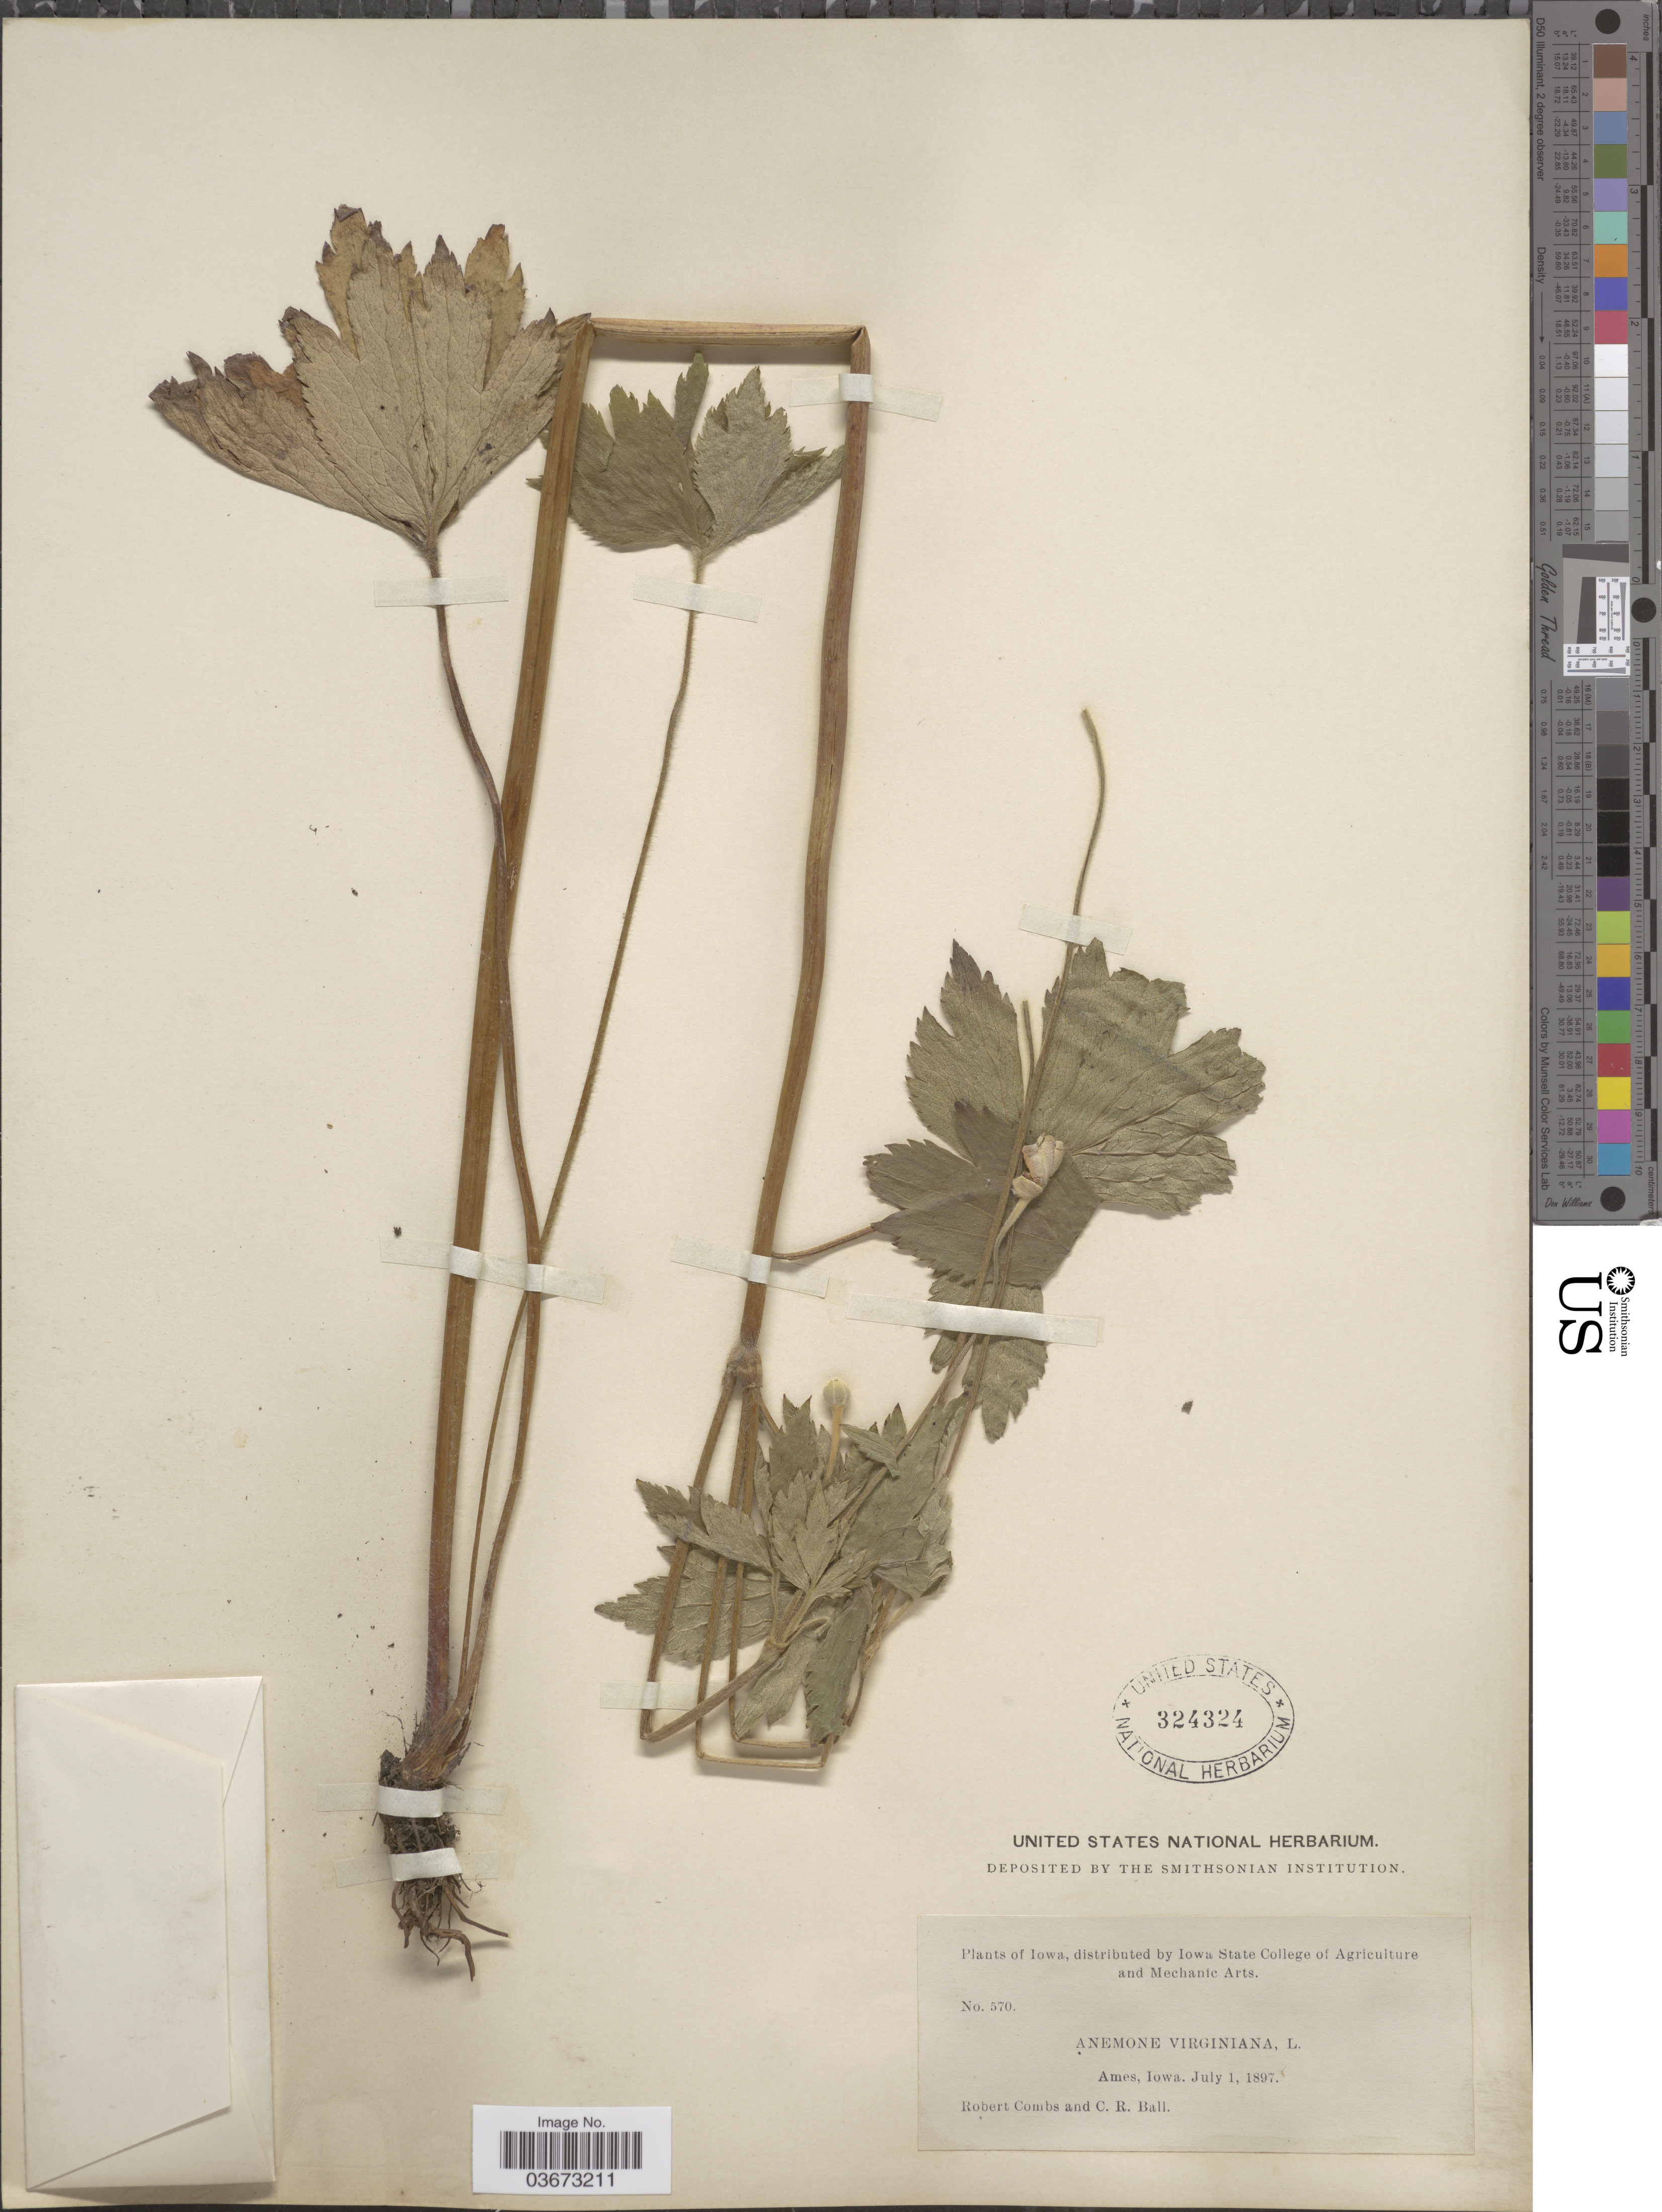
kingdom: Plantae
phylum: Tracheophyta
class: Magnoliopsida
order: Ranunculales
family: Ranunculaceae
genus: Anemone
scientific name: Anemone virginiana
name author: L.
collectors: R. Combs & C. R. Ball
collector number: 570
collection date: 1897-07-01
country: United States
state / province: Iowa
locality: Ames.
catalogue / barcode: US 324324